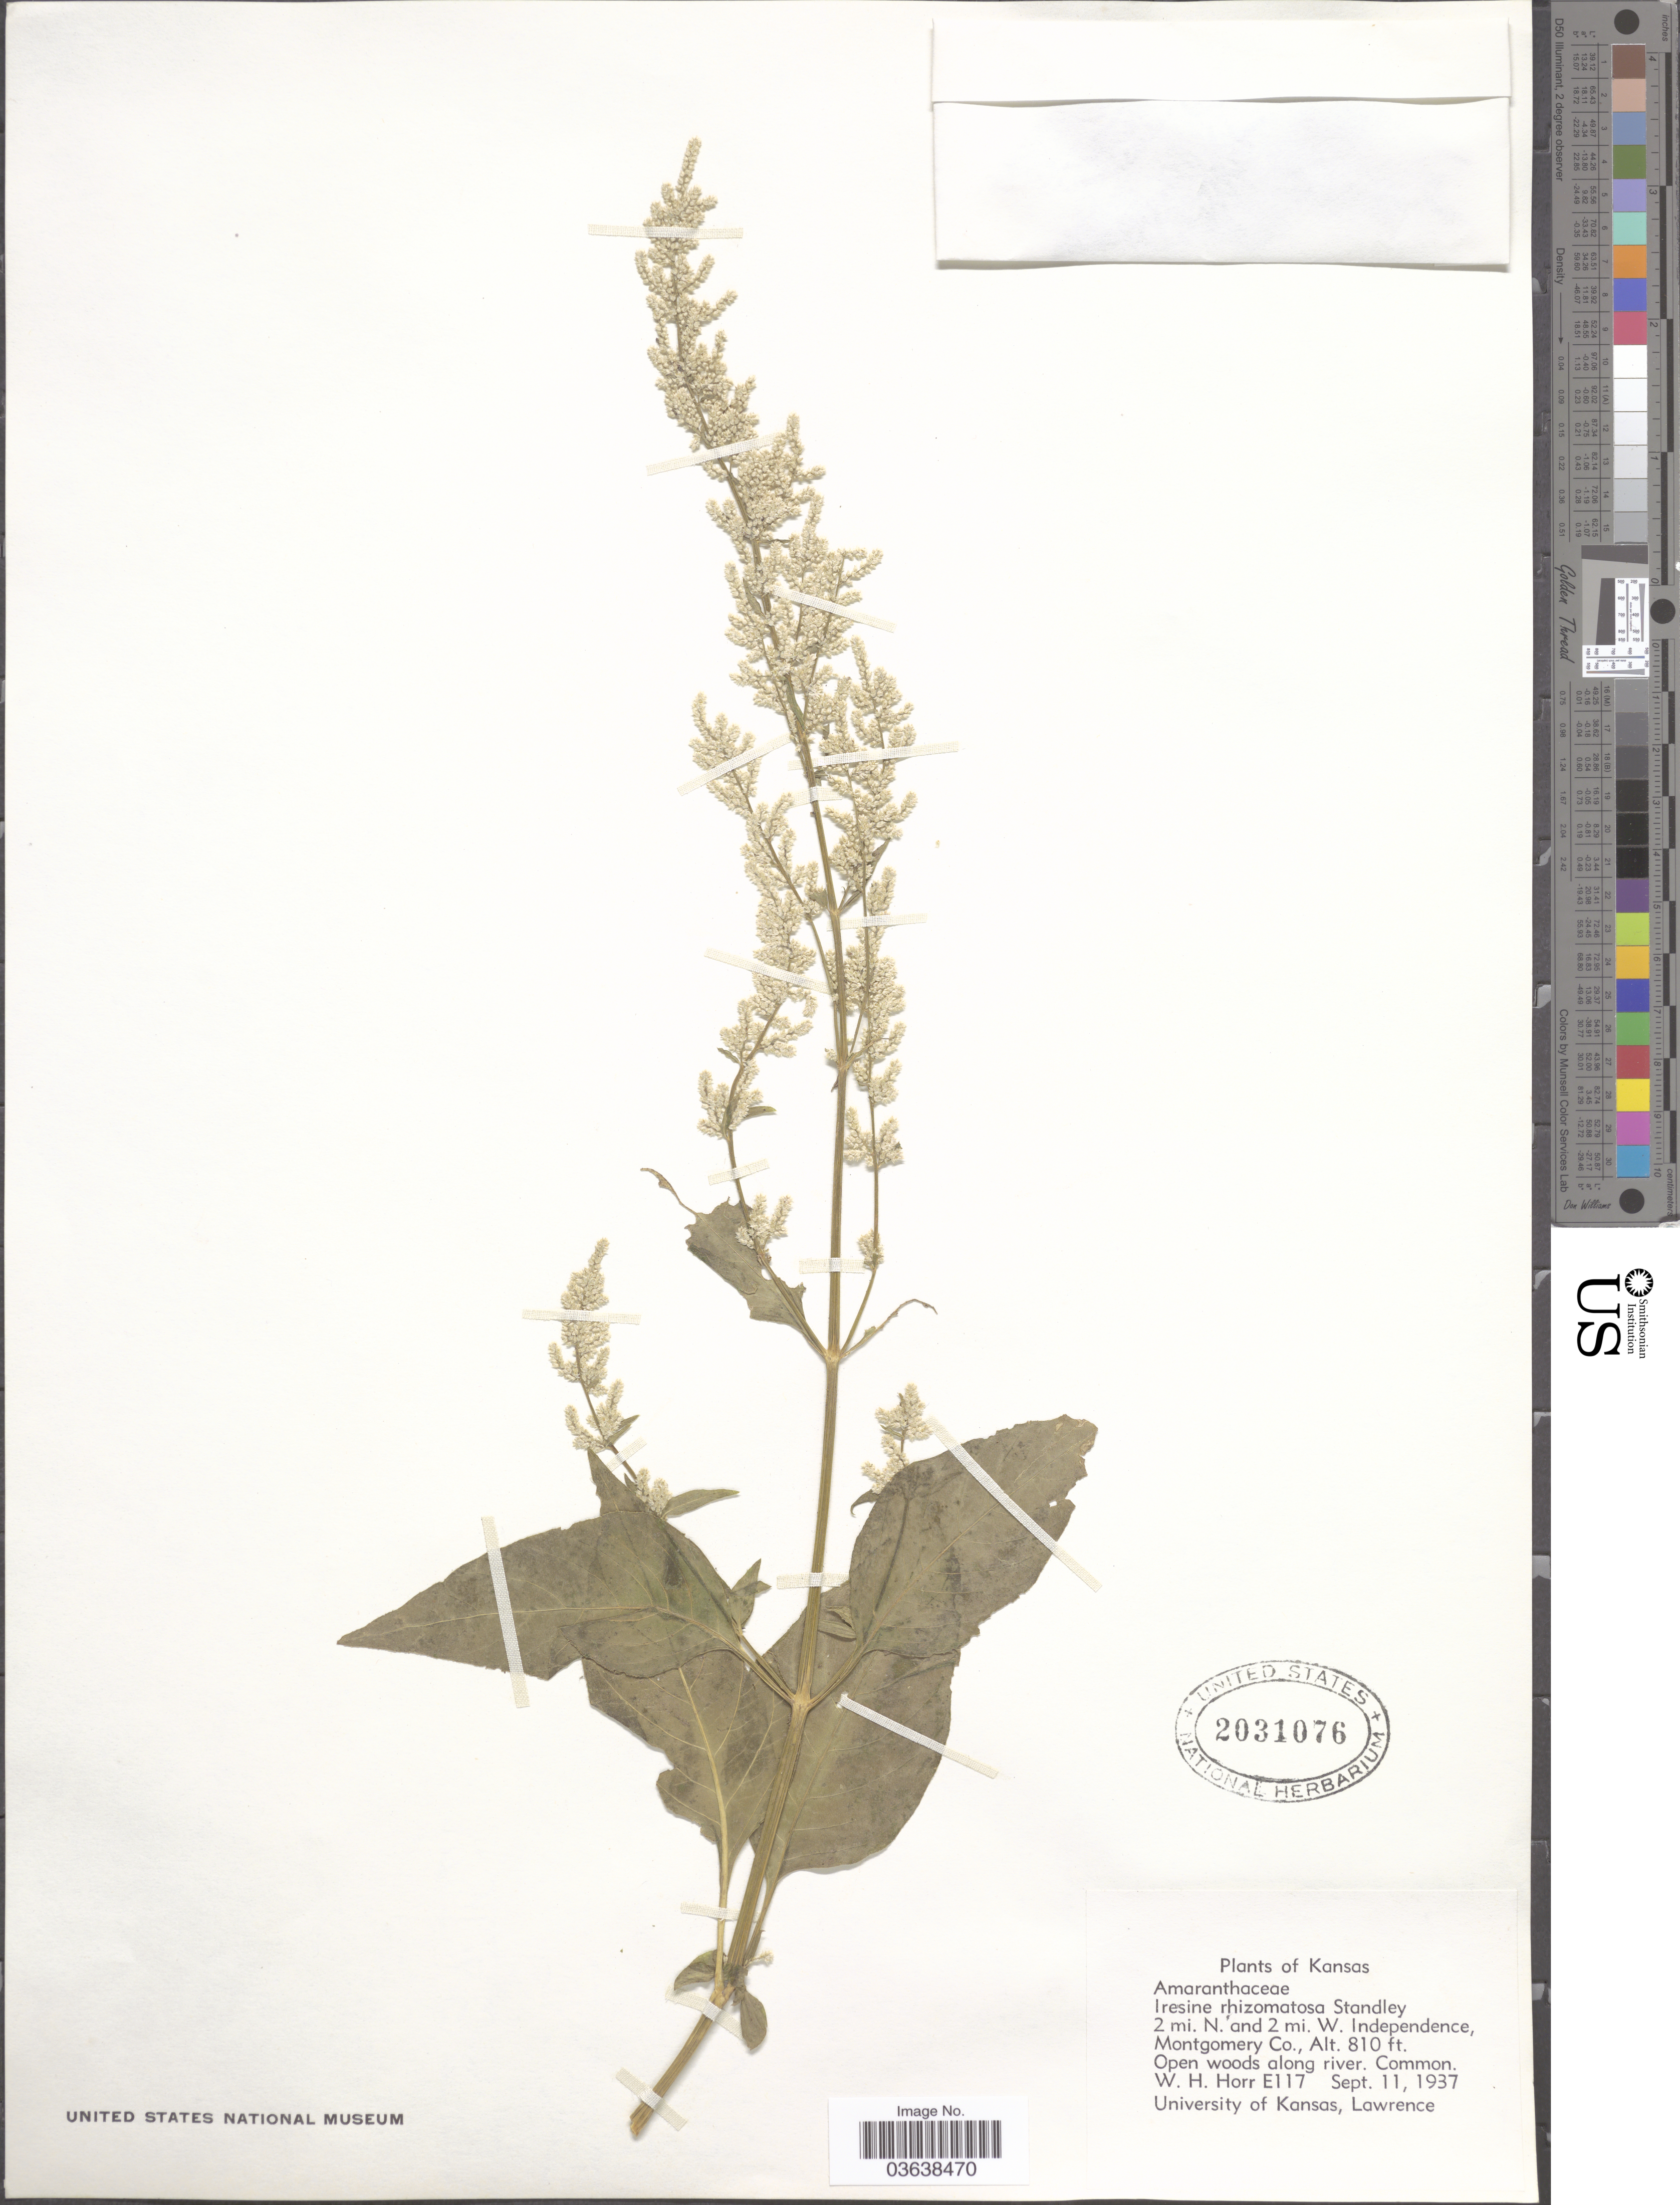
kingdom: Plantae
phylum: Tracheophyta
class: Magnoliopsida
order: Caryophyllales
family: Amaranthaceae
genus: Iresine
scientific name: Iresine rhizomatosa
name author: Standl.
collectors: W. H. Horr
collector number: E117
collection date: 1937-09-11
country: United States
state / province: Kansas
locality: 2 mi. N. and 2 mi. W. Independence, Montgomery Co. Open woods along river.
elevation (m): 247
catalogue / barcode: US 2031076